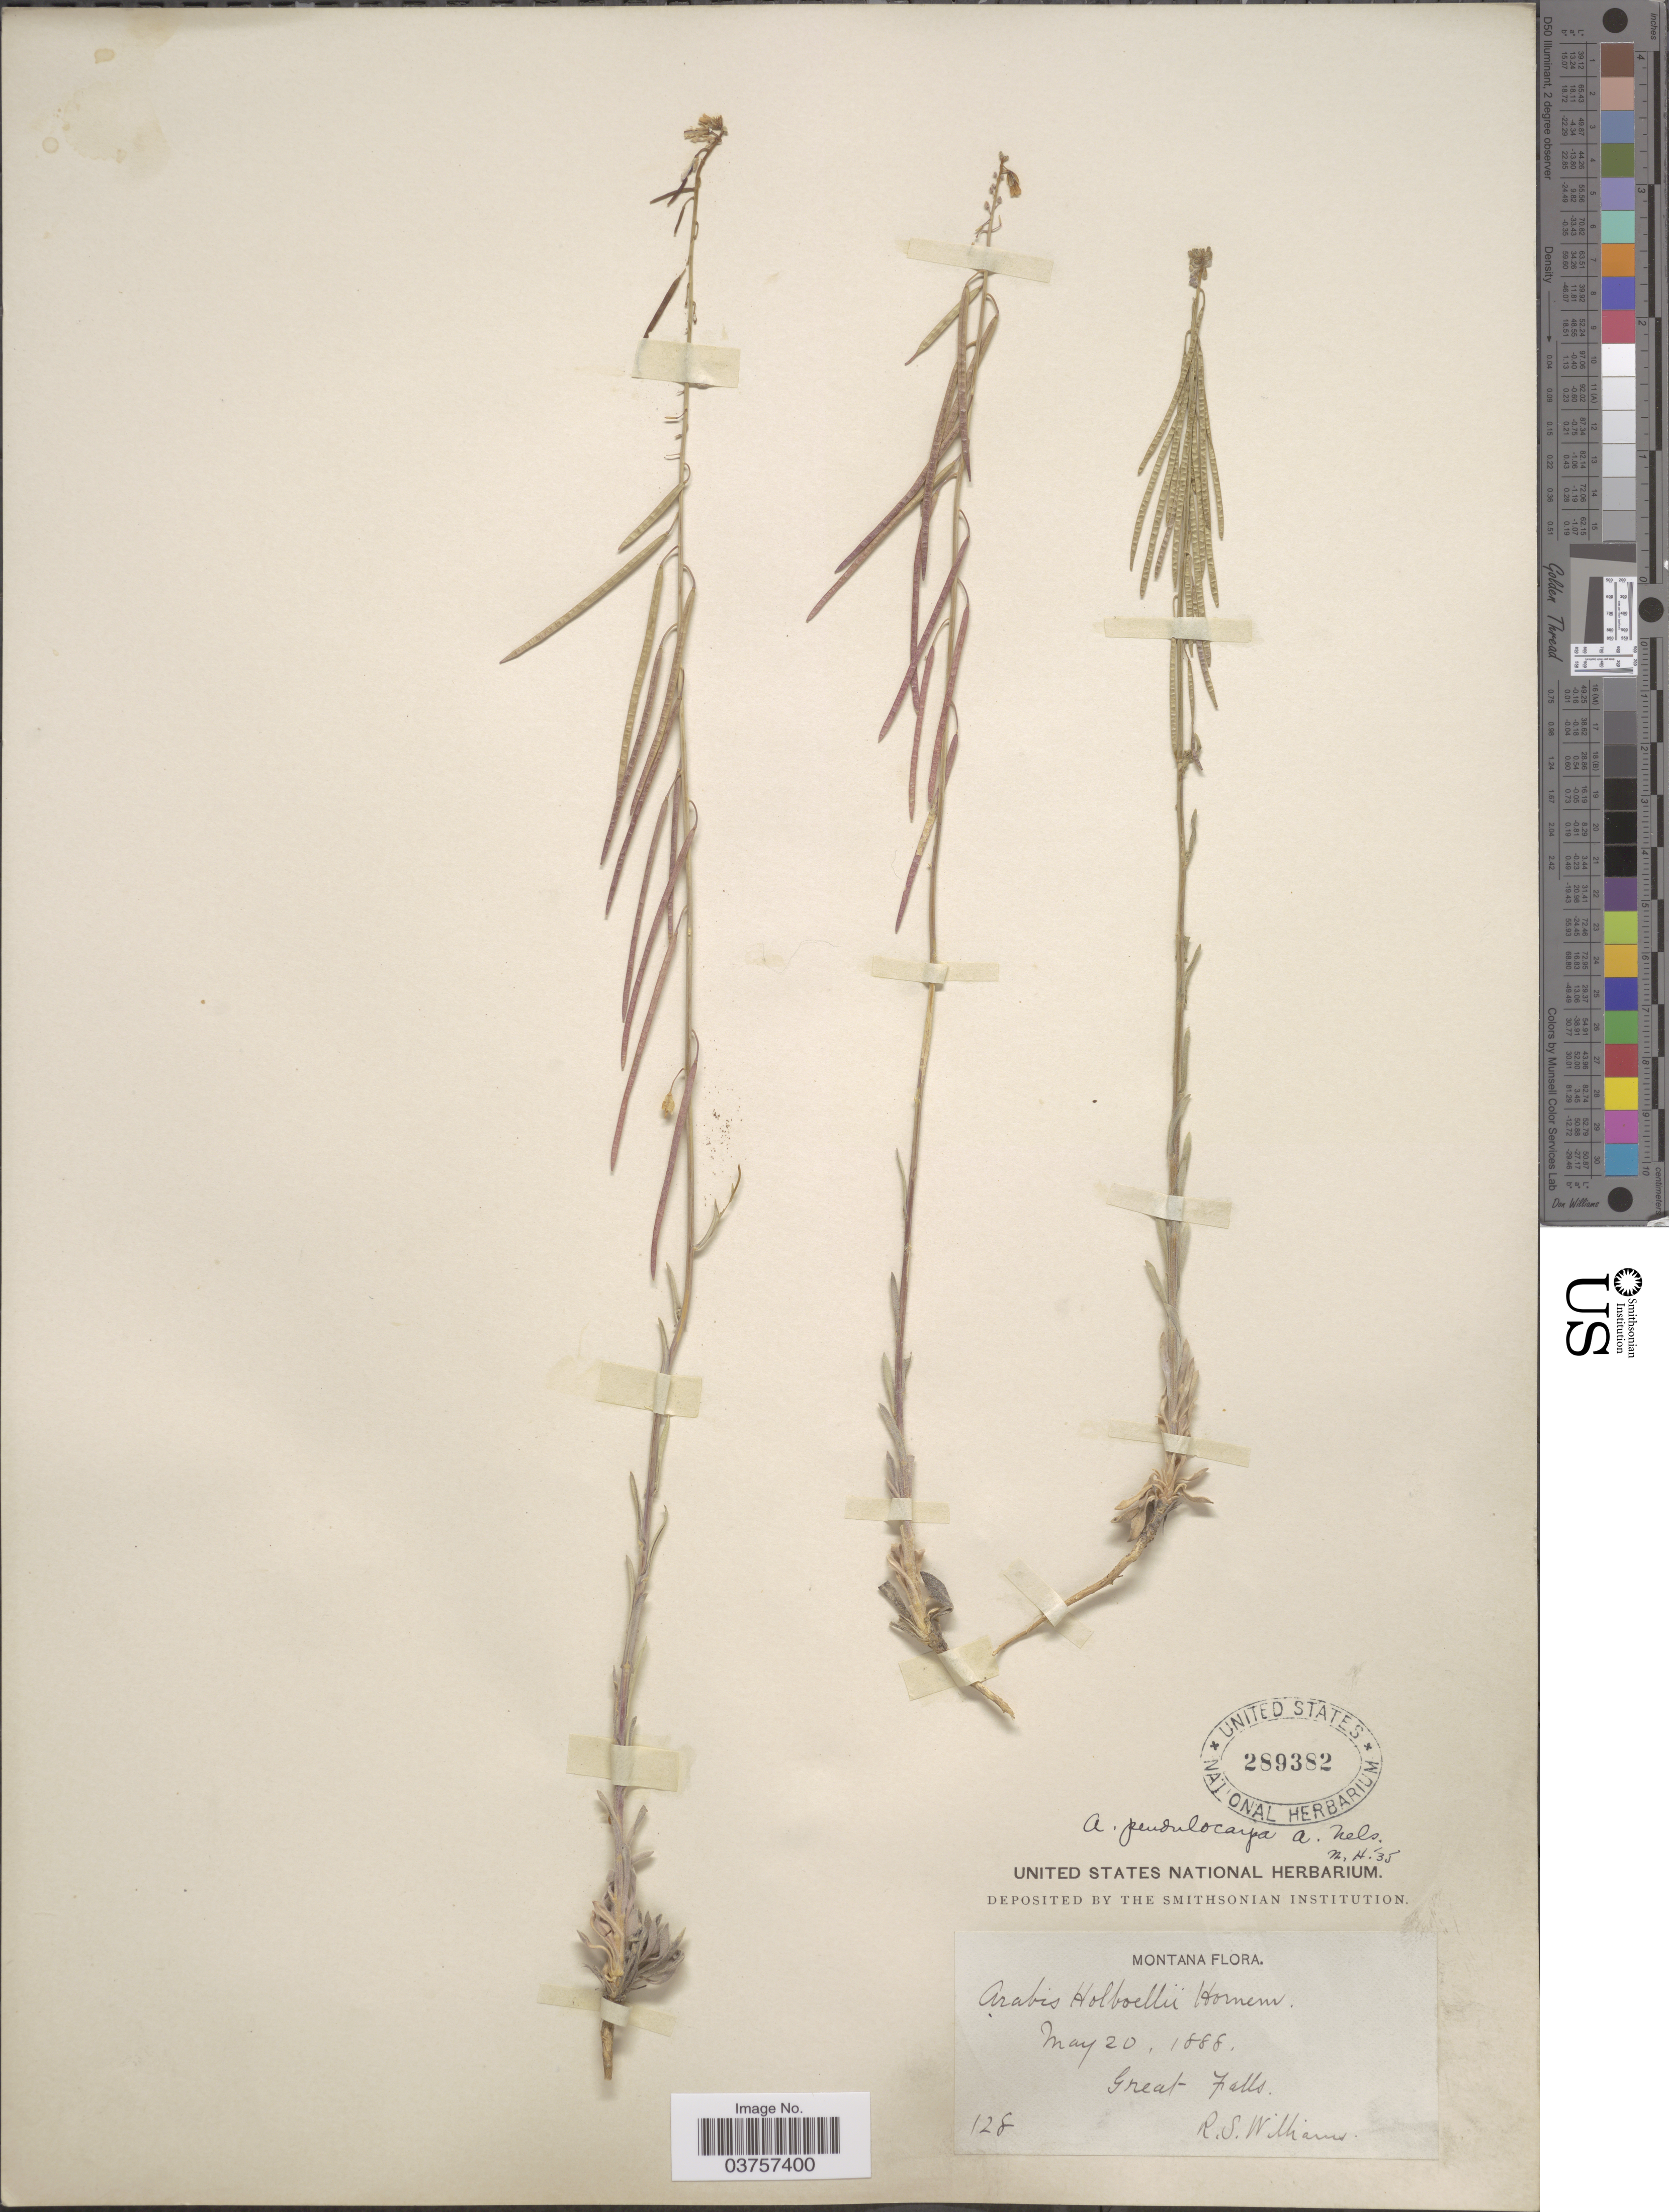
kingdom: Plantae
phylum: Tracheophyta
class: Magnoliopsida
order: Brassicales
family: Brassicaceae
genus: Arabis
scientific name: Arabis holboellii var. pendulocarpa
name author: (A. Nelson) Rollins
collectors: R. S. Williams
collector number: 128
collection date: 1888-05-20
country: United States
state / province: Montana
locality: Great Falls.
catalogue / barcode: US 289382